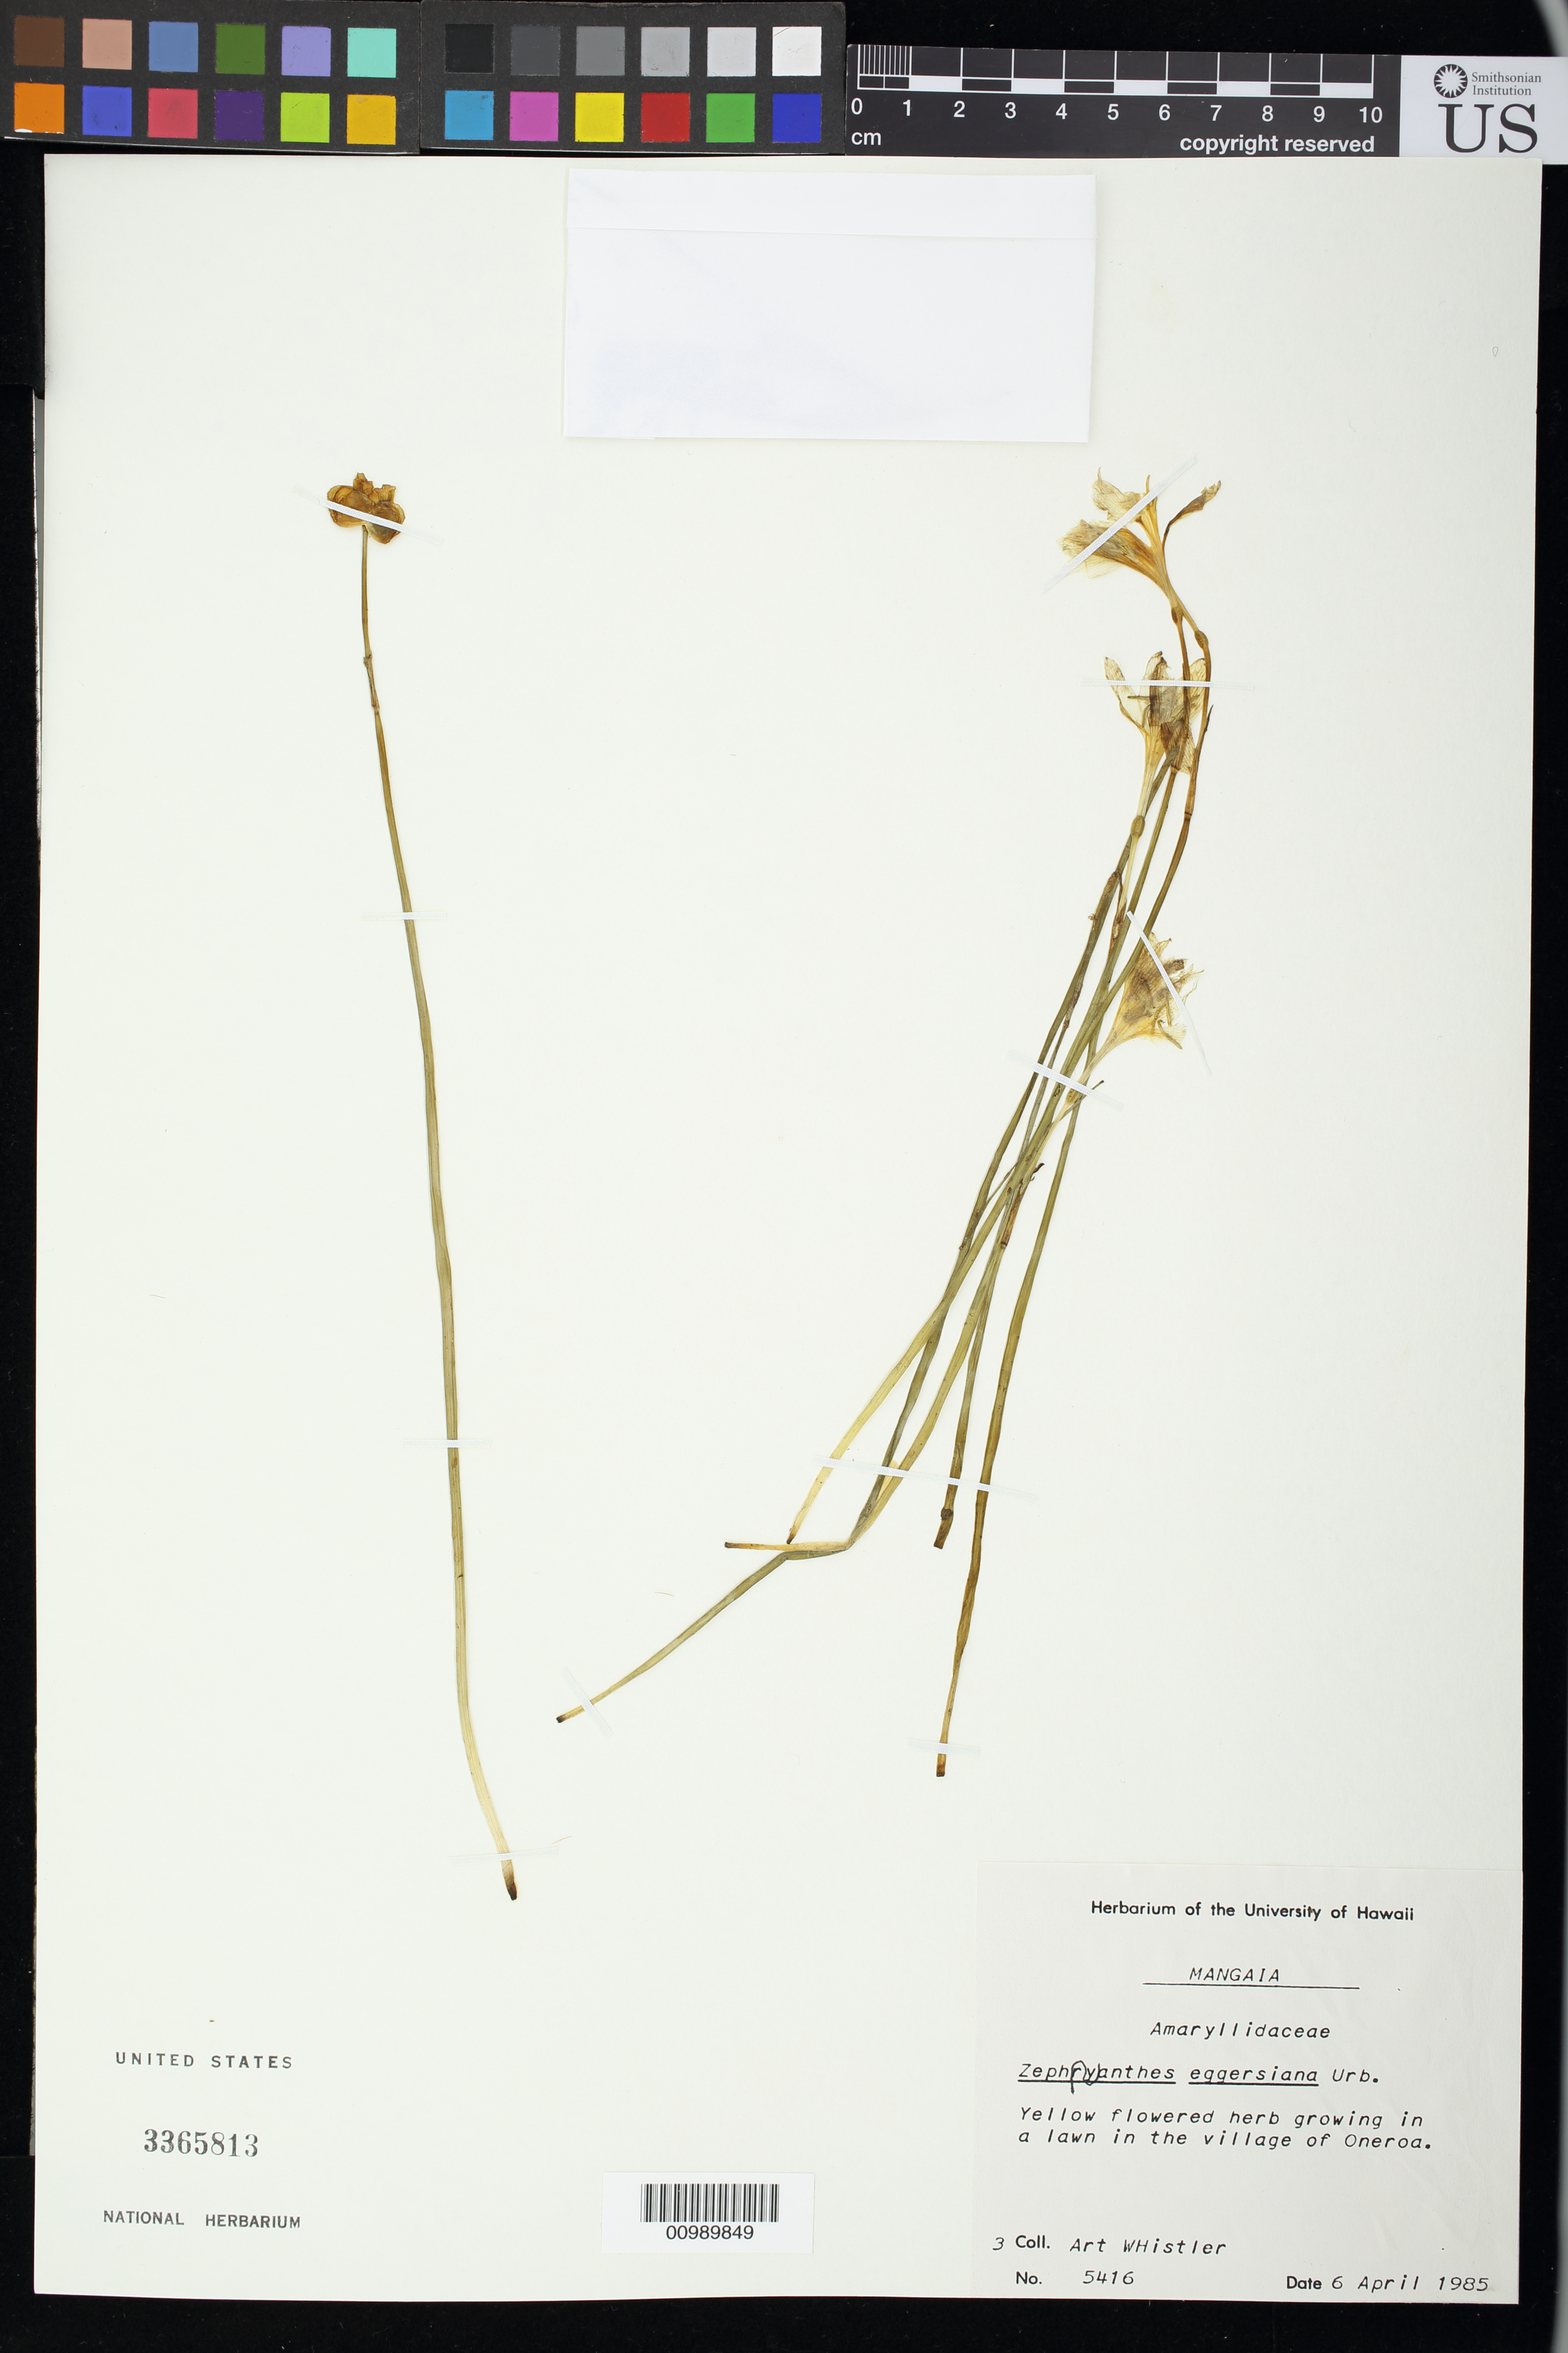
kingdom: Plantae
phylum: Tracheophyta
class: Liliopsida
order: Asparagales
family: Amaryllidaceae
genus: Zephyranthes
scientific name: Zephyranthes eggersiana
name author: Urb.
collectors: A. Whistler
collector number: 5416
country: Cook Islands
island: Mangaia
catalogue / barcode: US 335813